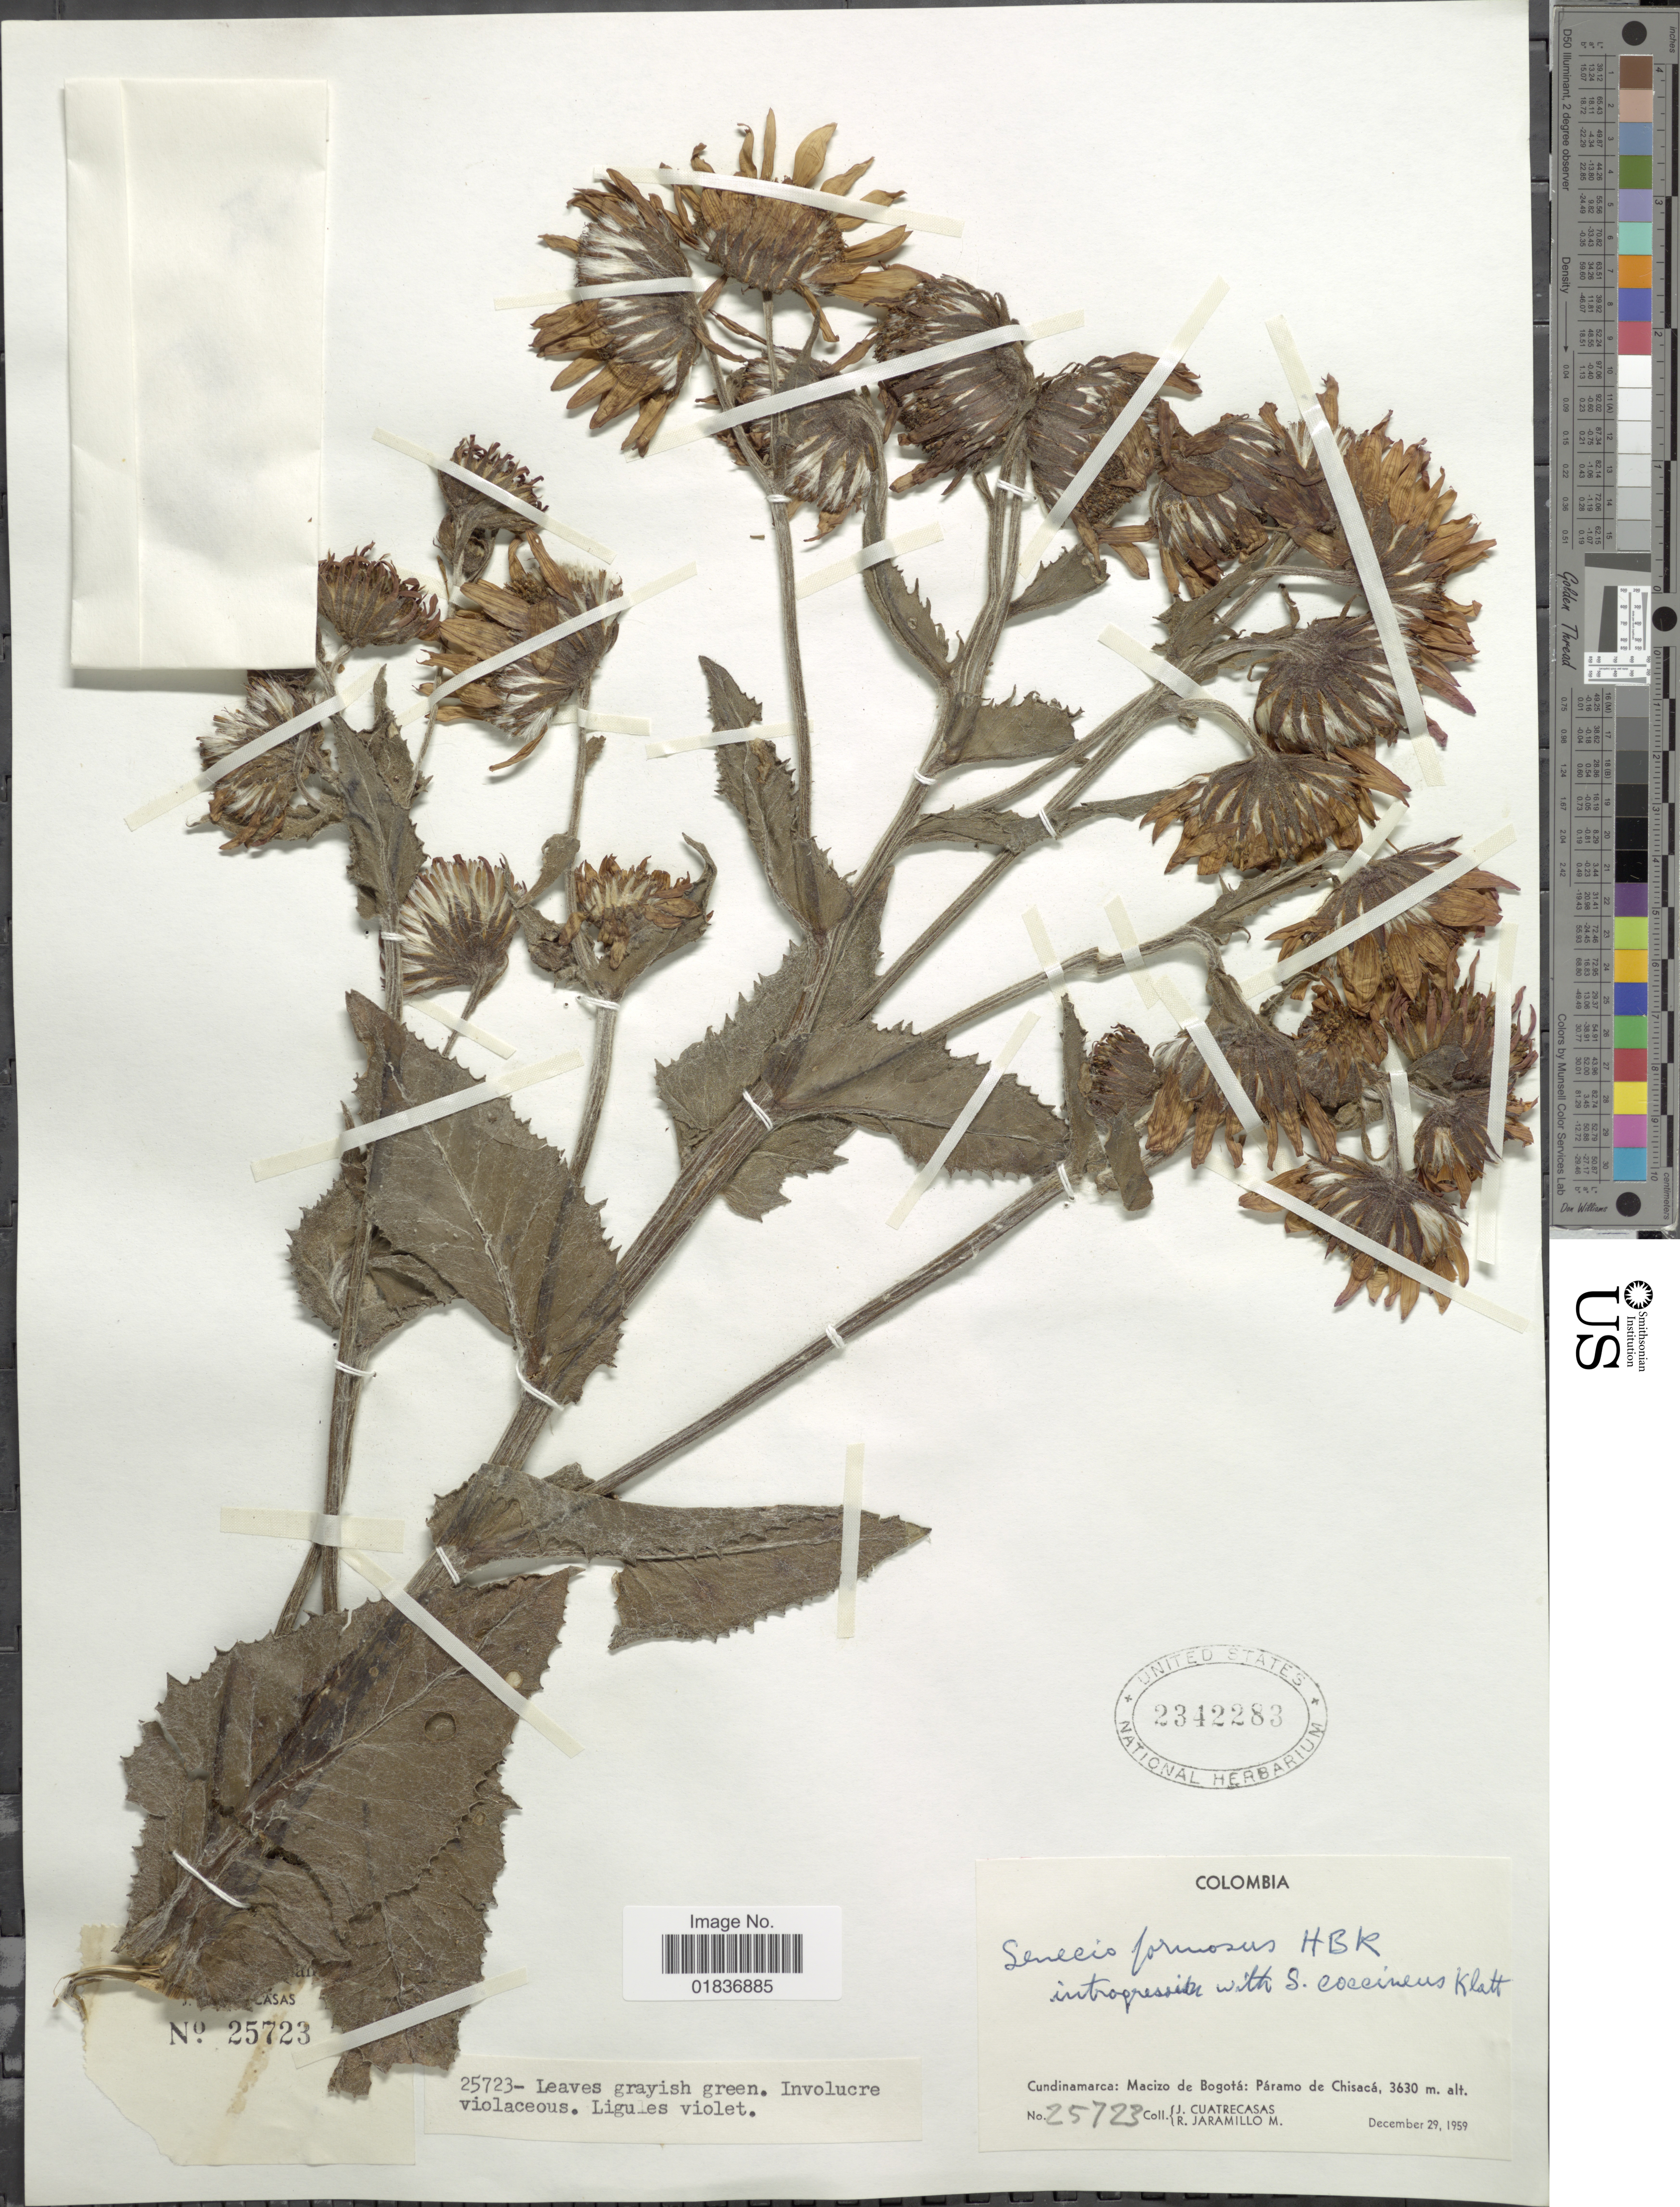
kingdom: Plantae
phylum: Tracheophyta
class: Magnoliopsida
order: Asterales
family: Asteraceae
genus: Senecio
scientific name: Senecio wedglacialis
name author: Cuatrec.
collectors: J. Cuatrecasas & R. Jaramillo M.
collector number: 25723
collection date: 1959-12-29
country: Colombia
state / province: Cundinamarca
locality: Cundinamarca: Macizo de Bogota: Paramo de Chisaca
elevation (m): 3630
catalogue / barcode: US 2342283